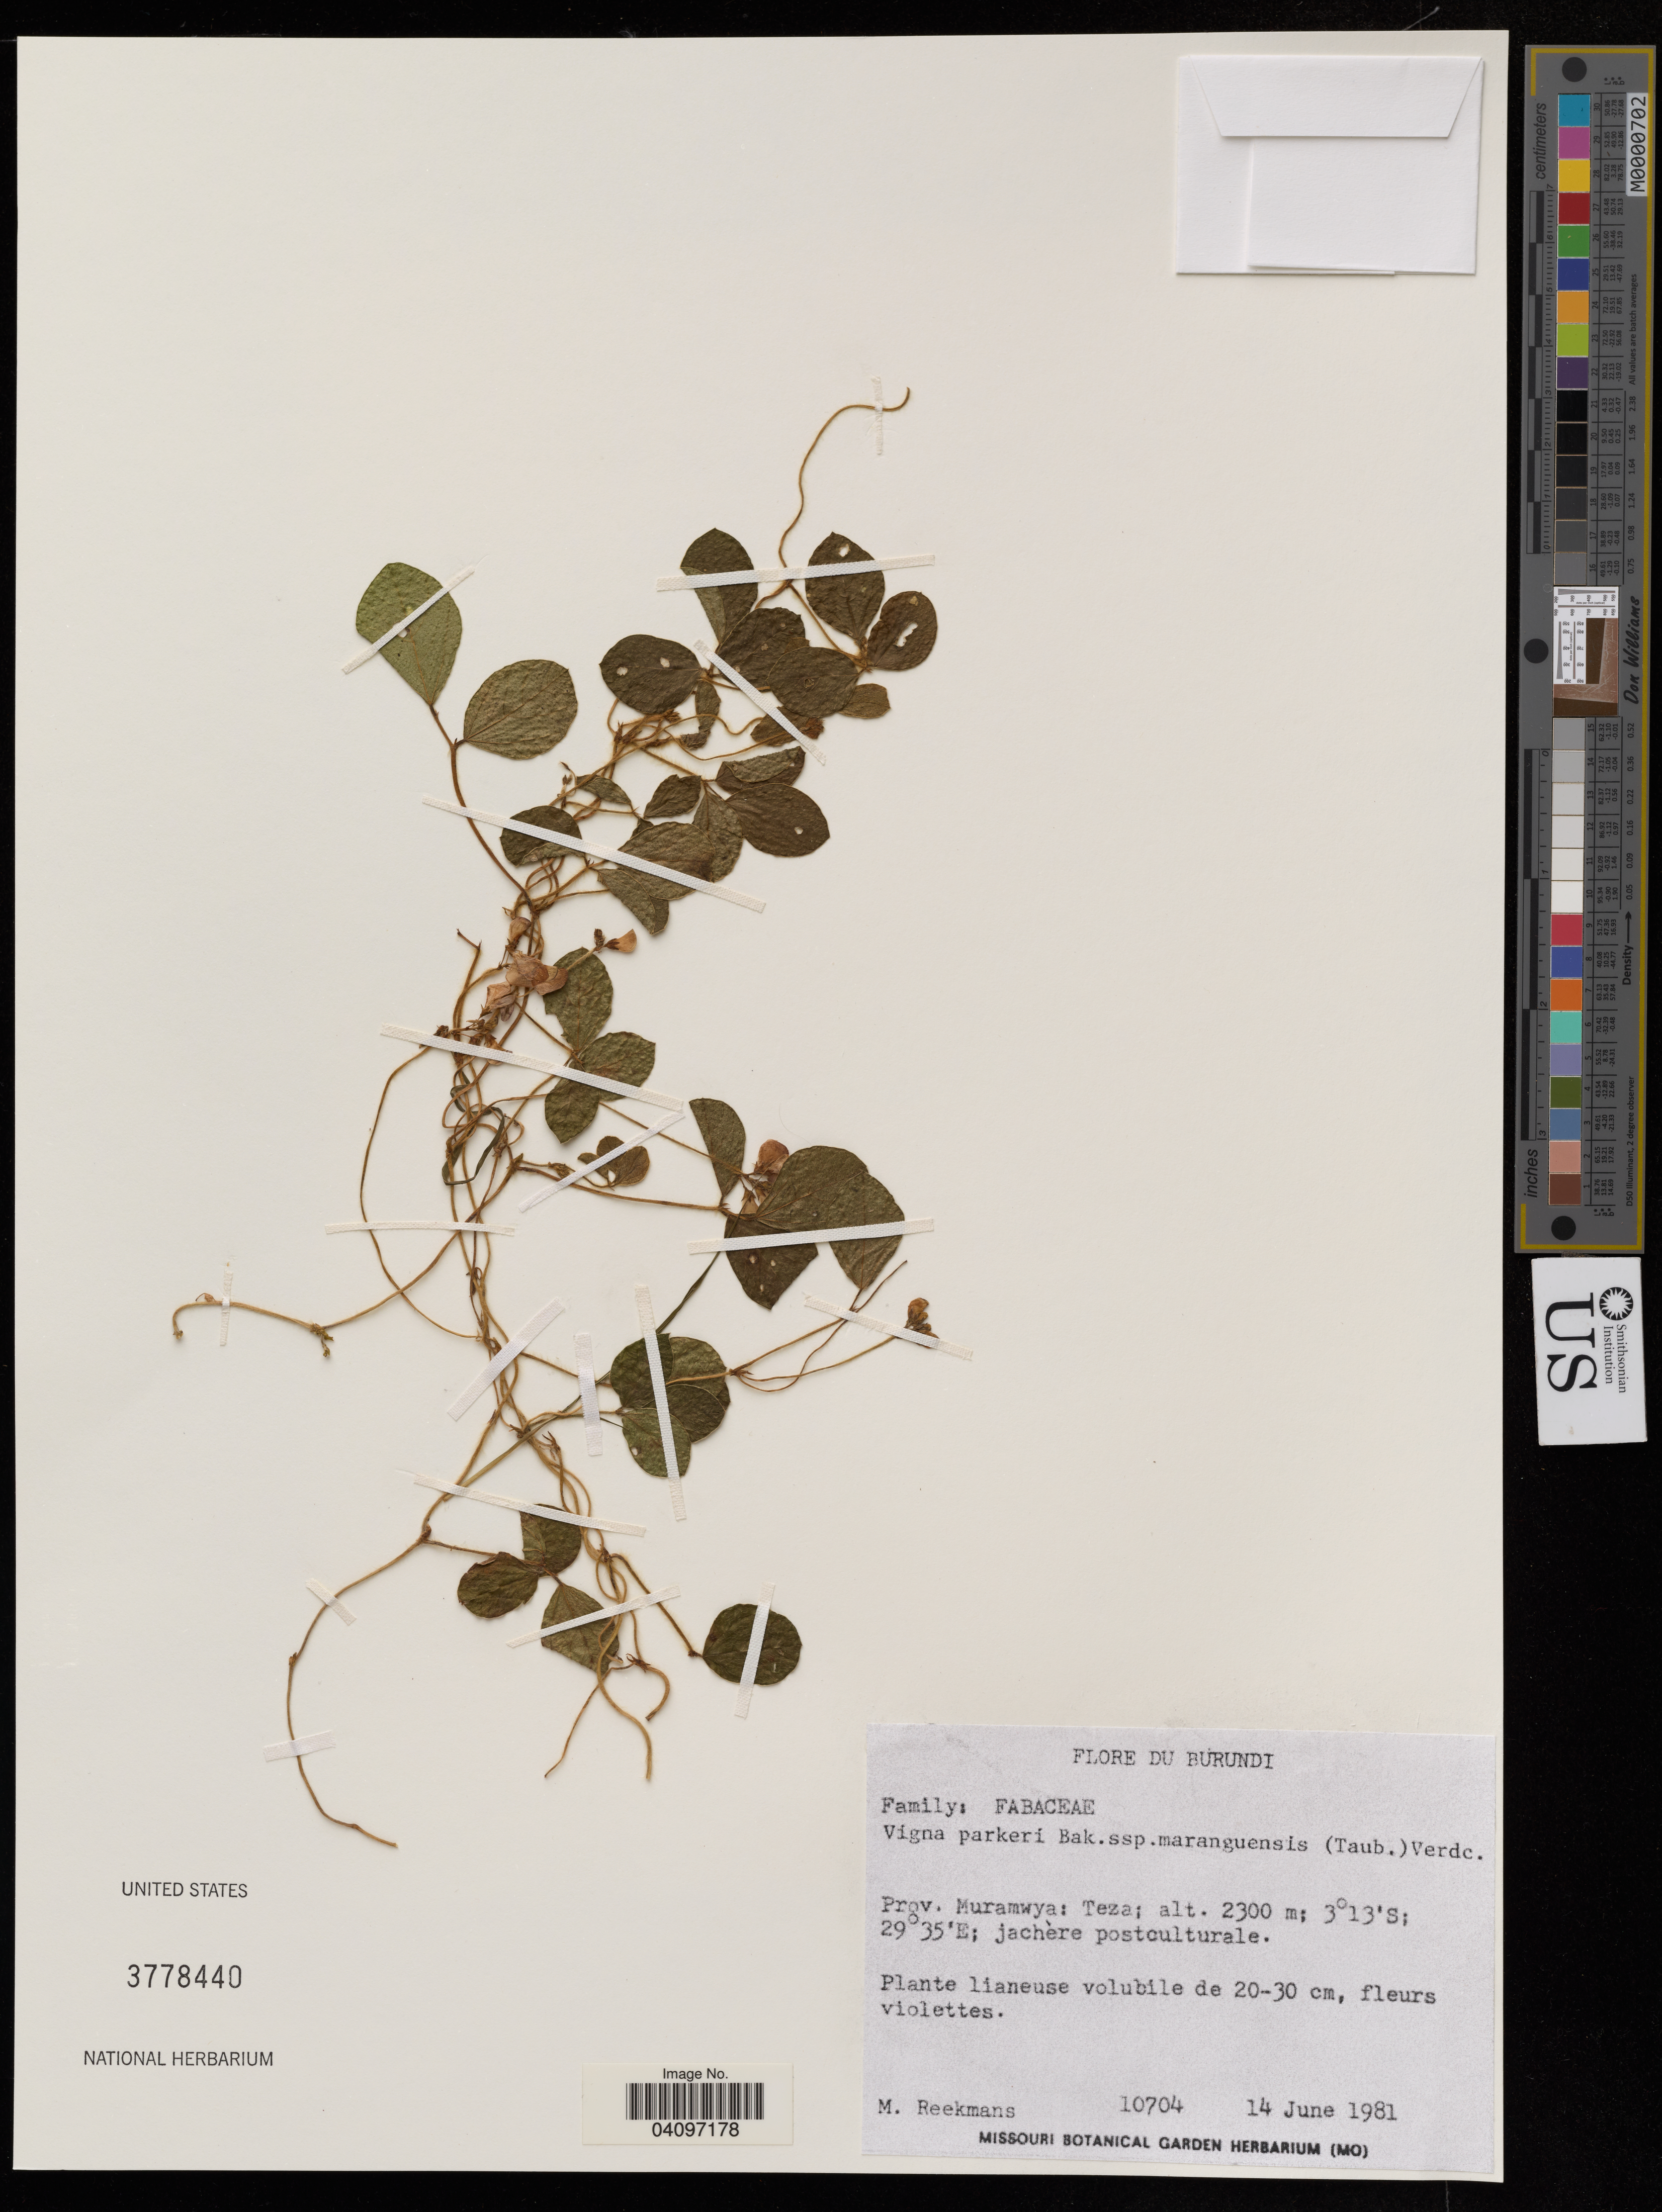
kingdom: Plantae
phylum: Tracheophyta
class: Magnoliopsida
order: Fabales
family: Fabaceae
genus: Vigna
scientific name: Vigna parkeri subsp. maranguensis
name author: Baker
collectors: M. Reekmans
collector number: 10704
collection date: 1981-06-14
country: Burundi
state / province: Muramvya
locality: Teza.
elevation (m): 2300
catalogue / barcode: US 3778440